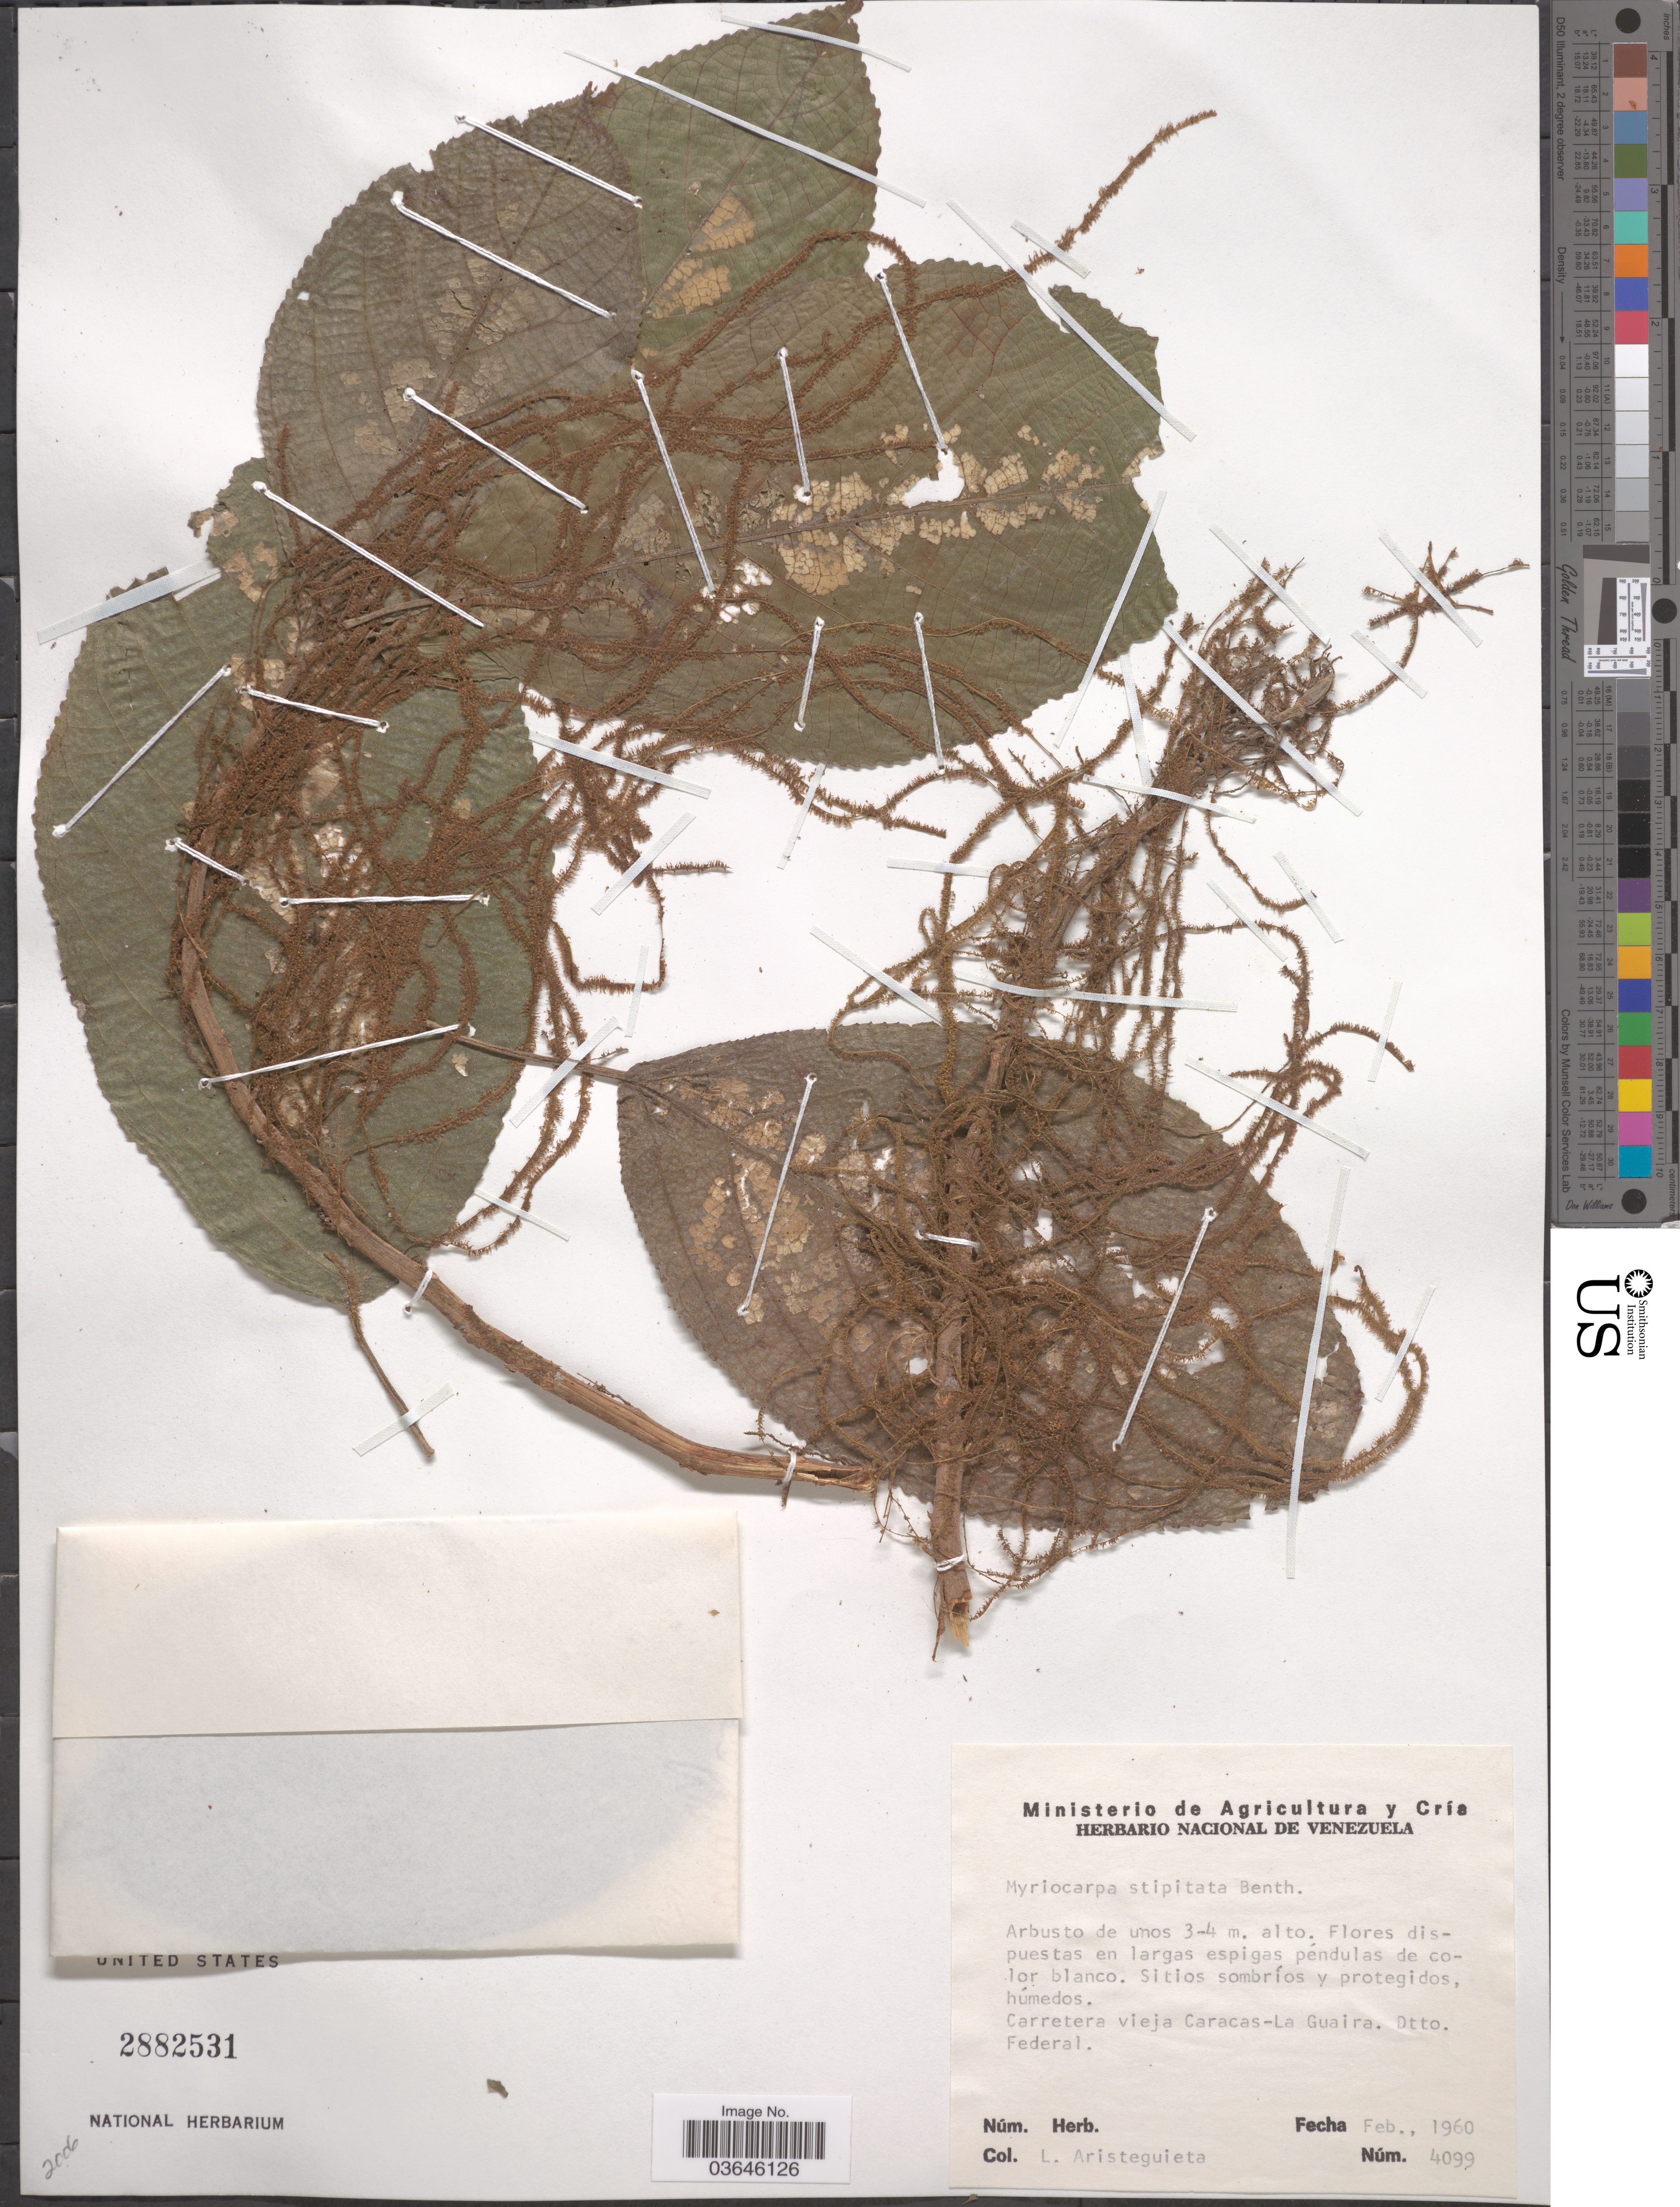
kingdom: Plantae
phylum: Tracheophyta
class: Magnoliopsida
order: Rosales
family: Urticaceae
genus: Myriocarpa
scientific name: Myriocarpa stipitata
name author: Benth.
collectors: L. Aristeguieta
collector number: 4099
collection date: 1960-02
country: Venezuela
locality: Carretera vieja Caracas - La Guaira. Dtto. Federal.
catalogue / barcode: US 2882531